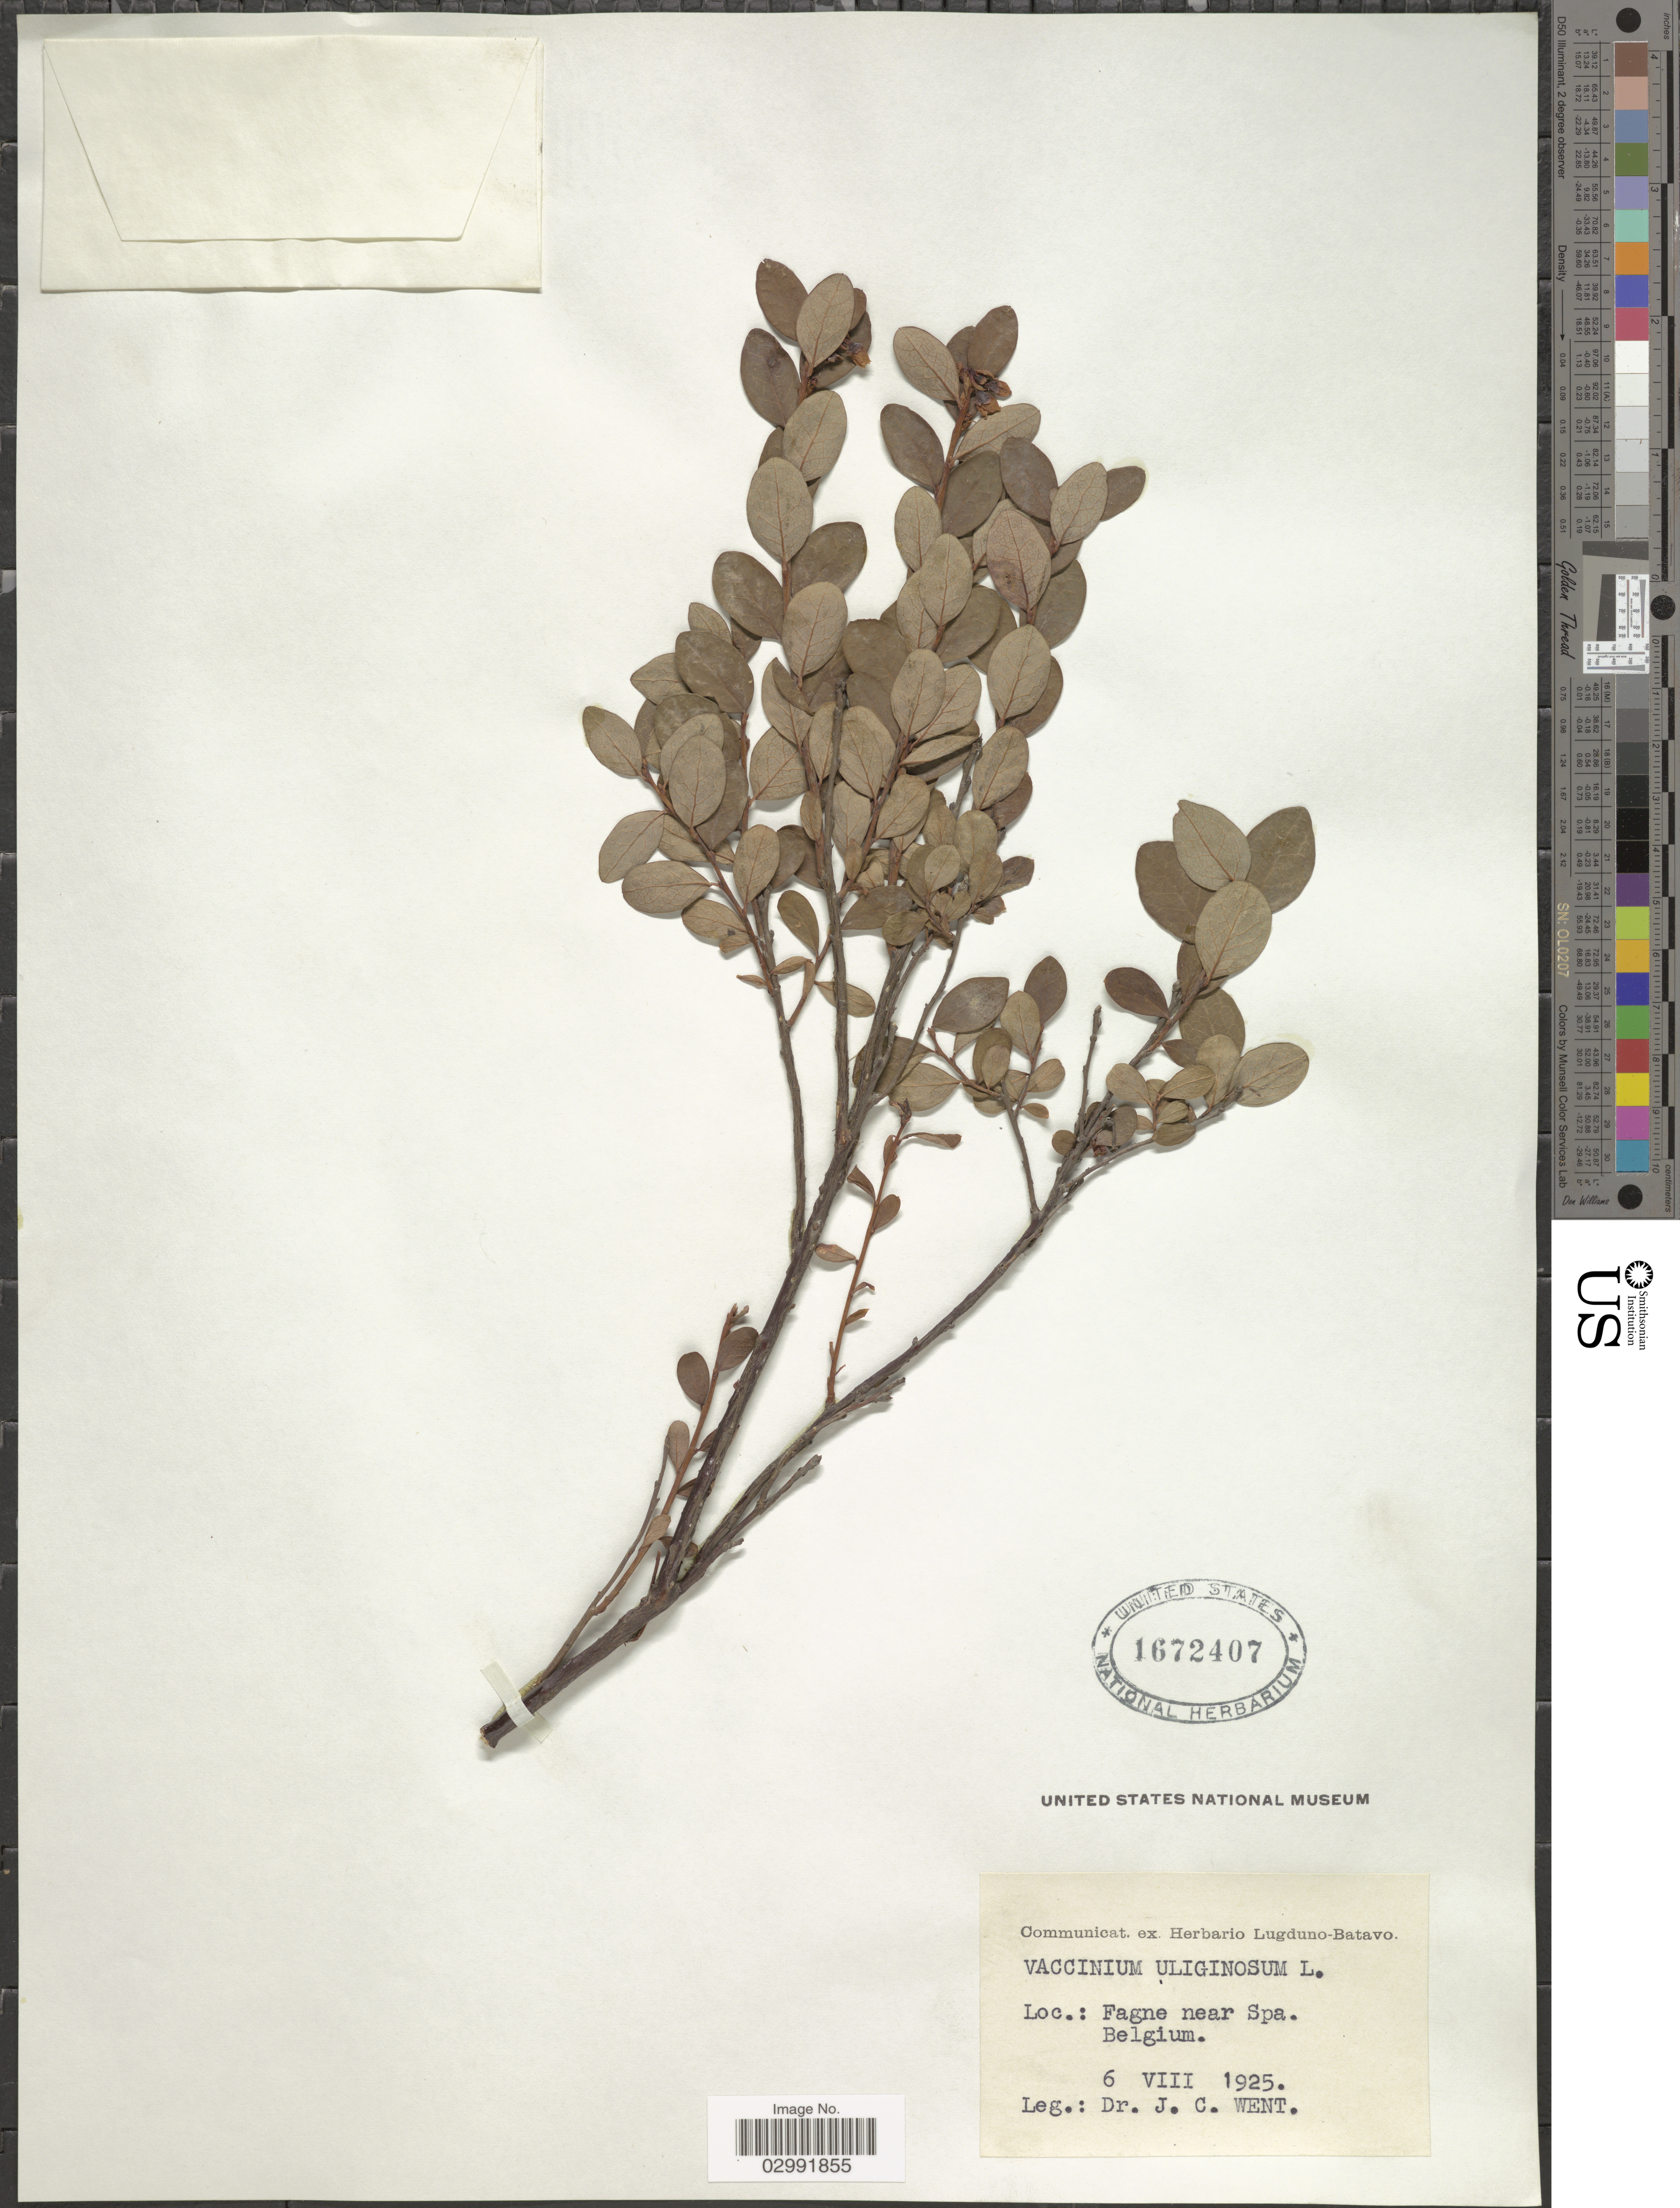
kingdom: Plantae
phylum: Tracheophyta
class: Magnoliopsida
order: Ericales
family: Ericaceae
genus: Vaccinium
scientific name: Vaccinium uliginosum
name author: L.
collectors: J. C. Went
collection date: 1925-08-06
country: Belgium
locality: Fagne near Spa.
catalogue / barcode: US 1672407